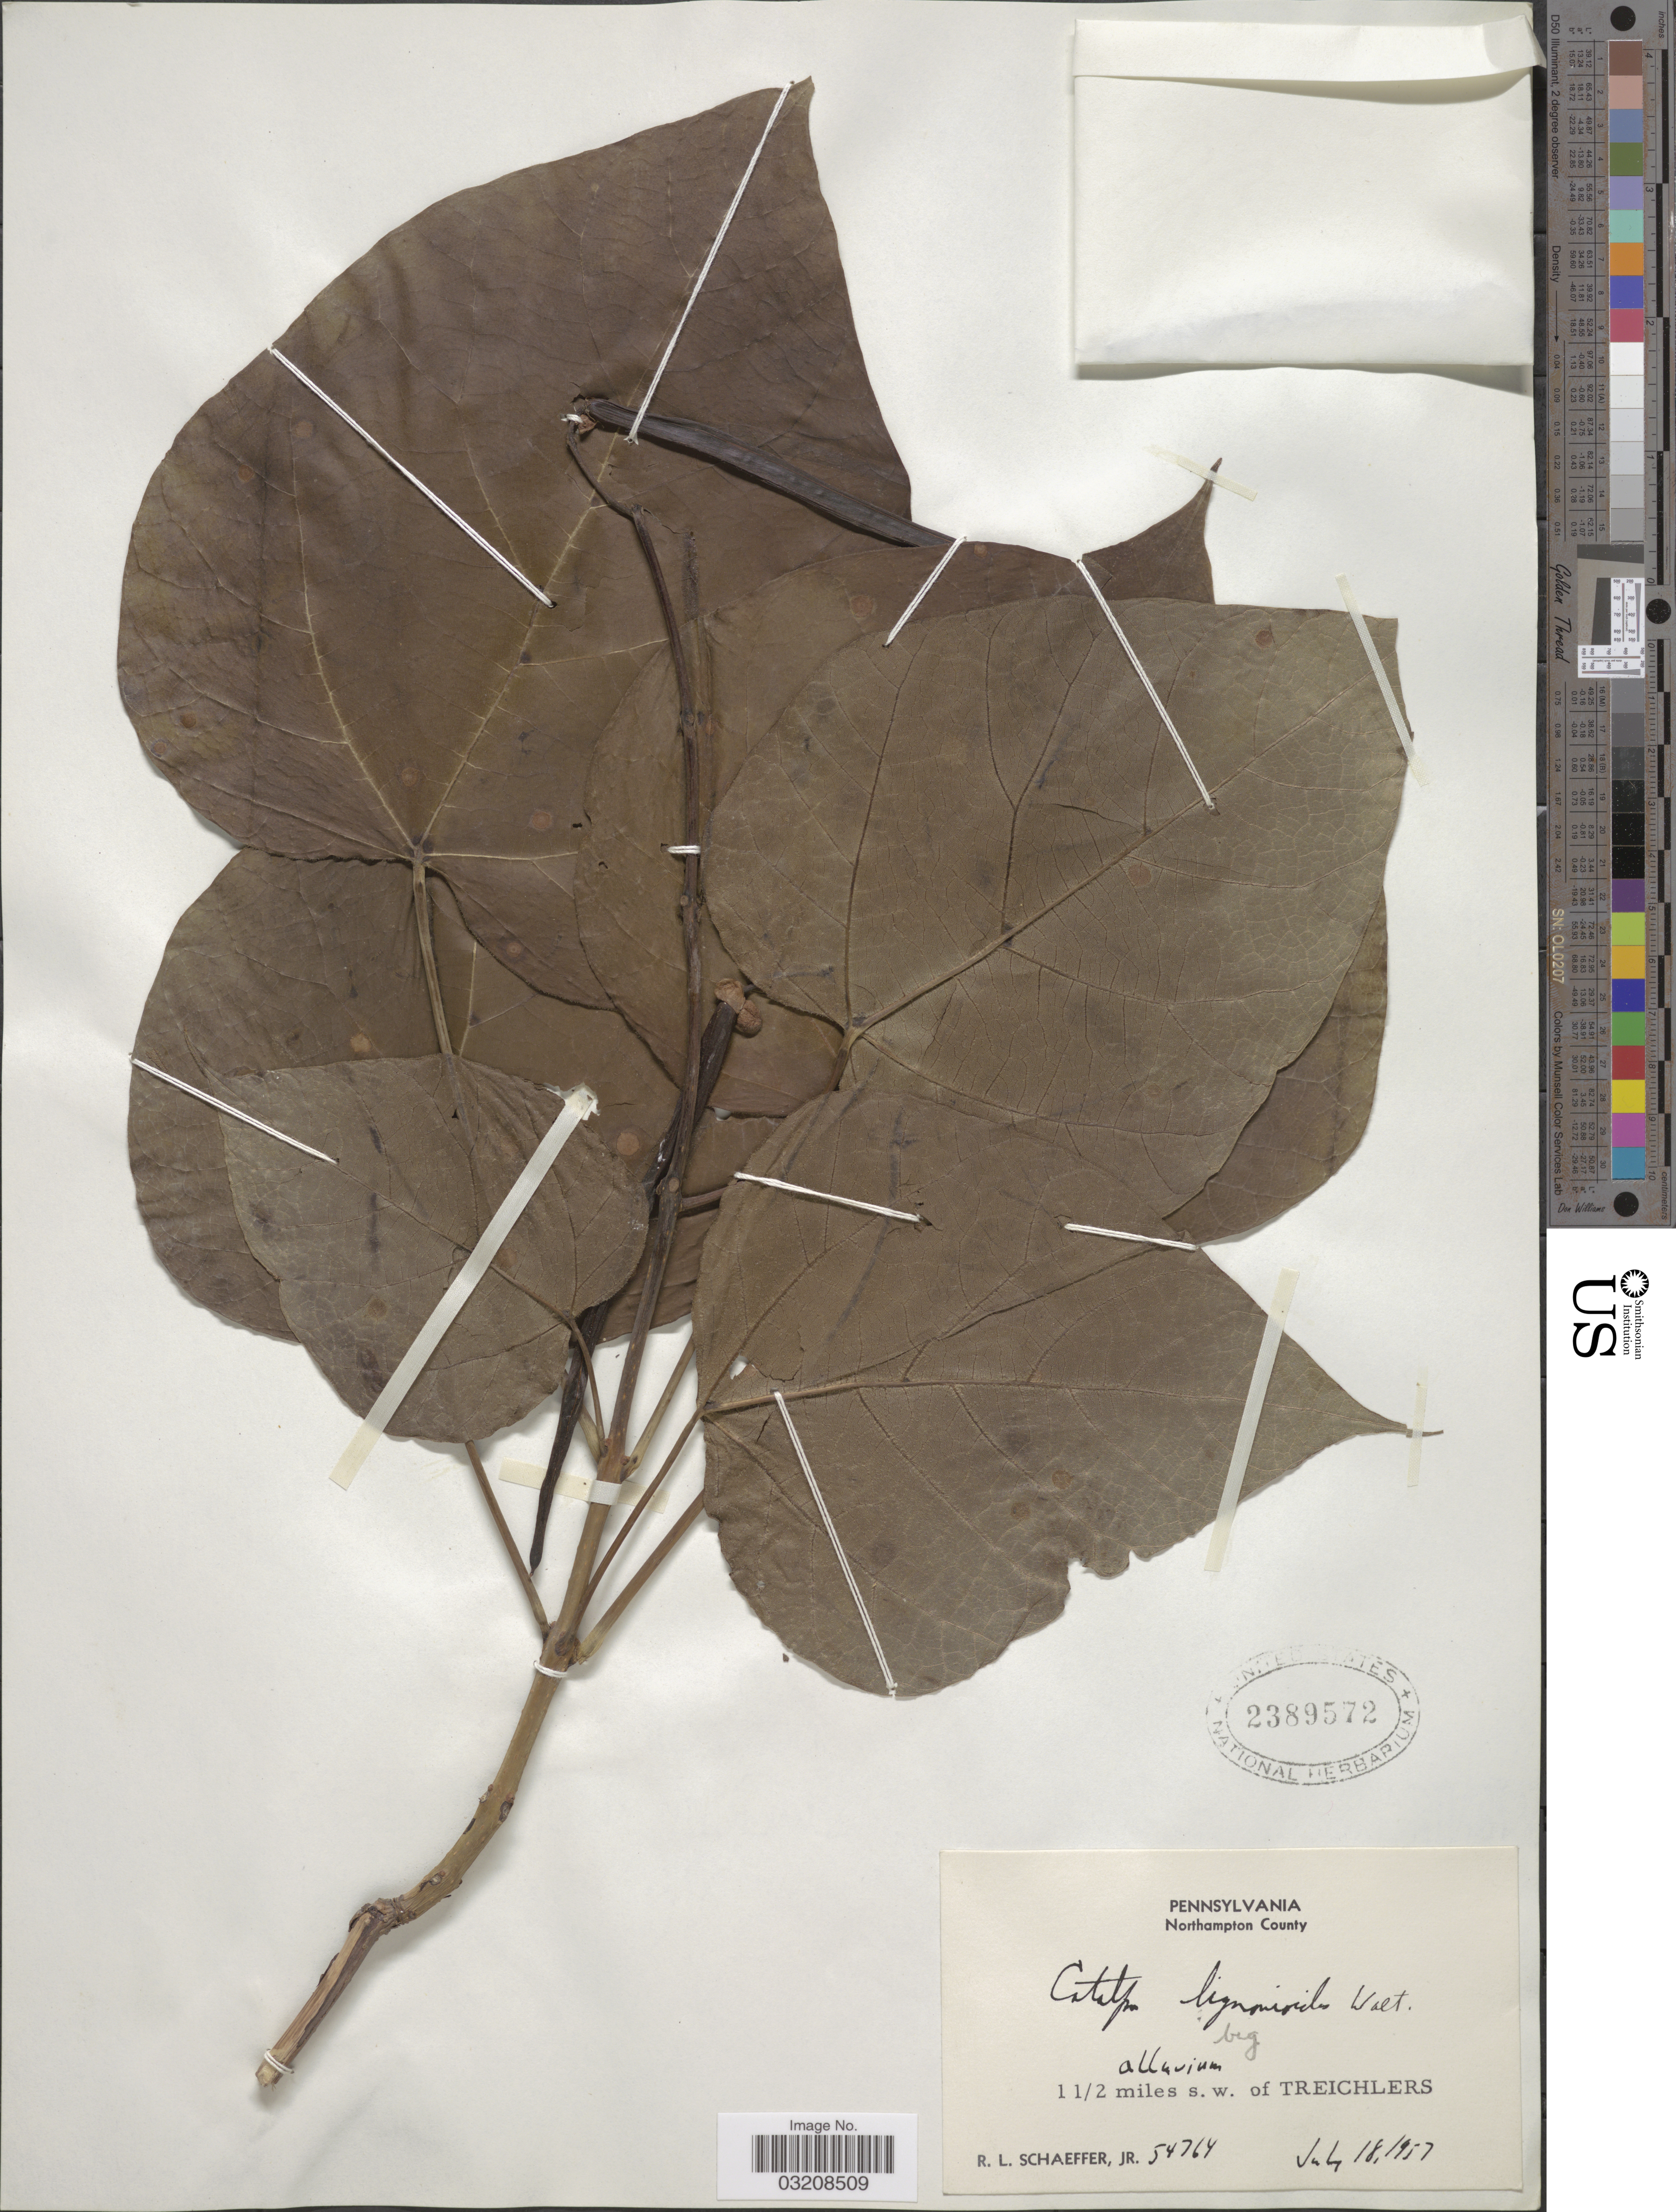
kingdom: Plantae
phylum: Tracheophyta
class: Magnoliopsida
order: Lamiales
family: Bignoniaceae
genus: Catalpa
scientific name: Catalpa bignonioides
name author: Walter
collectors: R. L. Schaeffer Jr.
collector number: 54764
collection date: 1957-07-18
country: United States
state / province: Pennsylvania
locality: Northampton County. 1½ miles s.w. of Treichlers.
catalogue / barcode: US 2389572